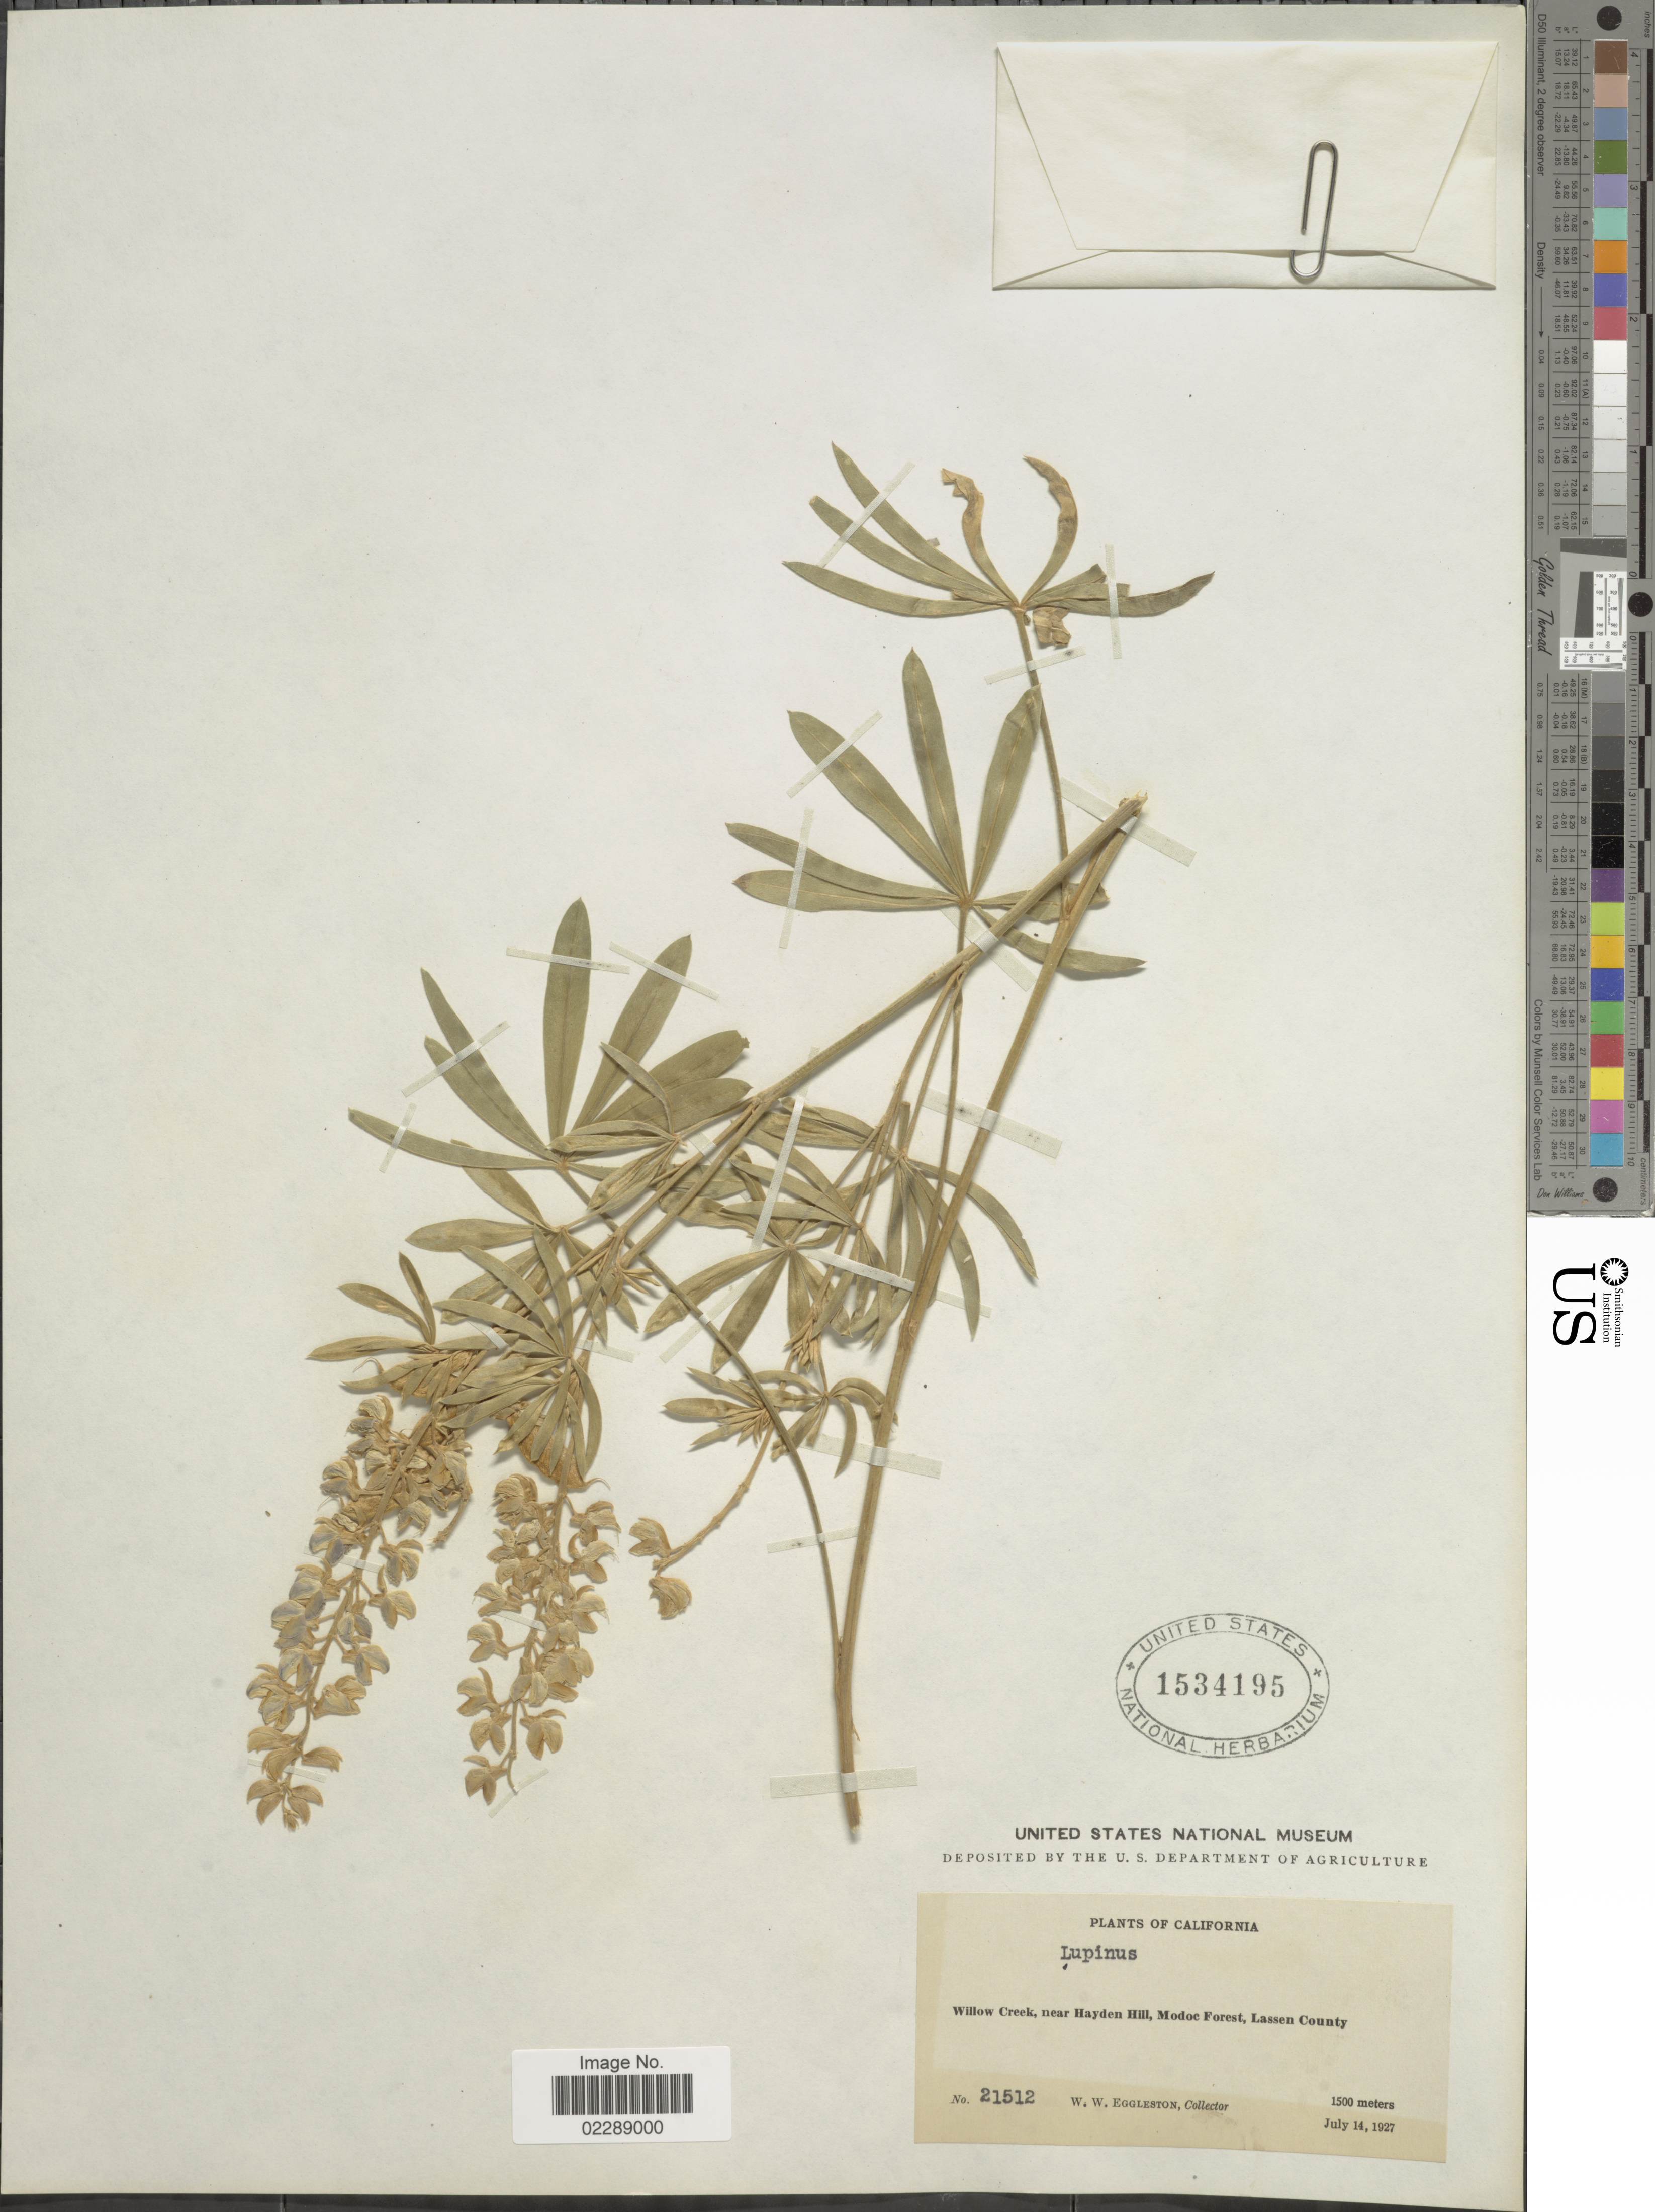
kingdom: Plantae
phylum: Tracheophyta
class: Magnoliopsida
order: Fabales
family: Fabaceae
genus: Lupinus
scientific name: Lupinus sp.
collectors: W. W. Eggleston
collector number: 21512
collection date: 1927-07-14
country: United States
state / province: California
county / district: Lassen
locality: Willow Creek, near Hayden Hill, Modoc Forest, Lassen County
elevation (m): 1500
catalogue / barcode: US 1534195